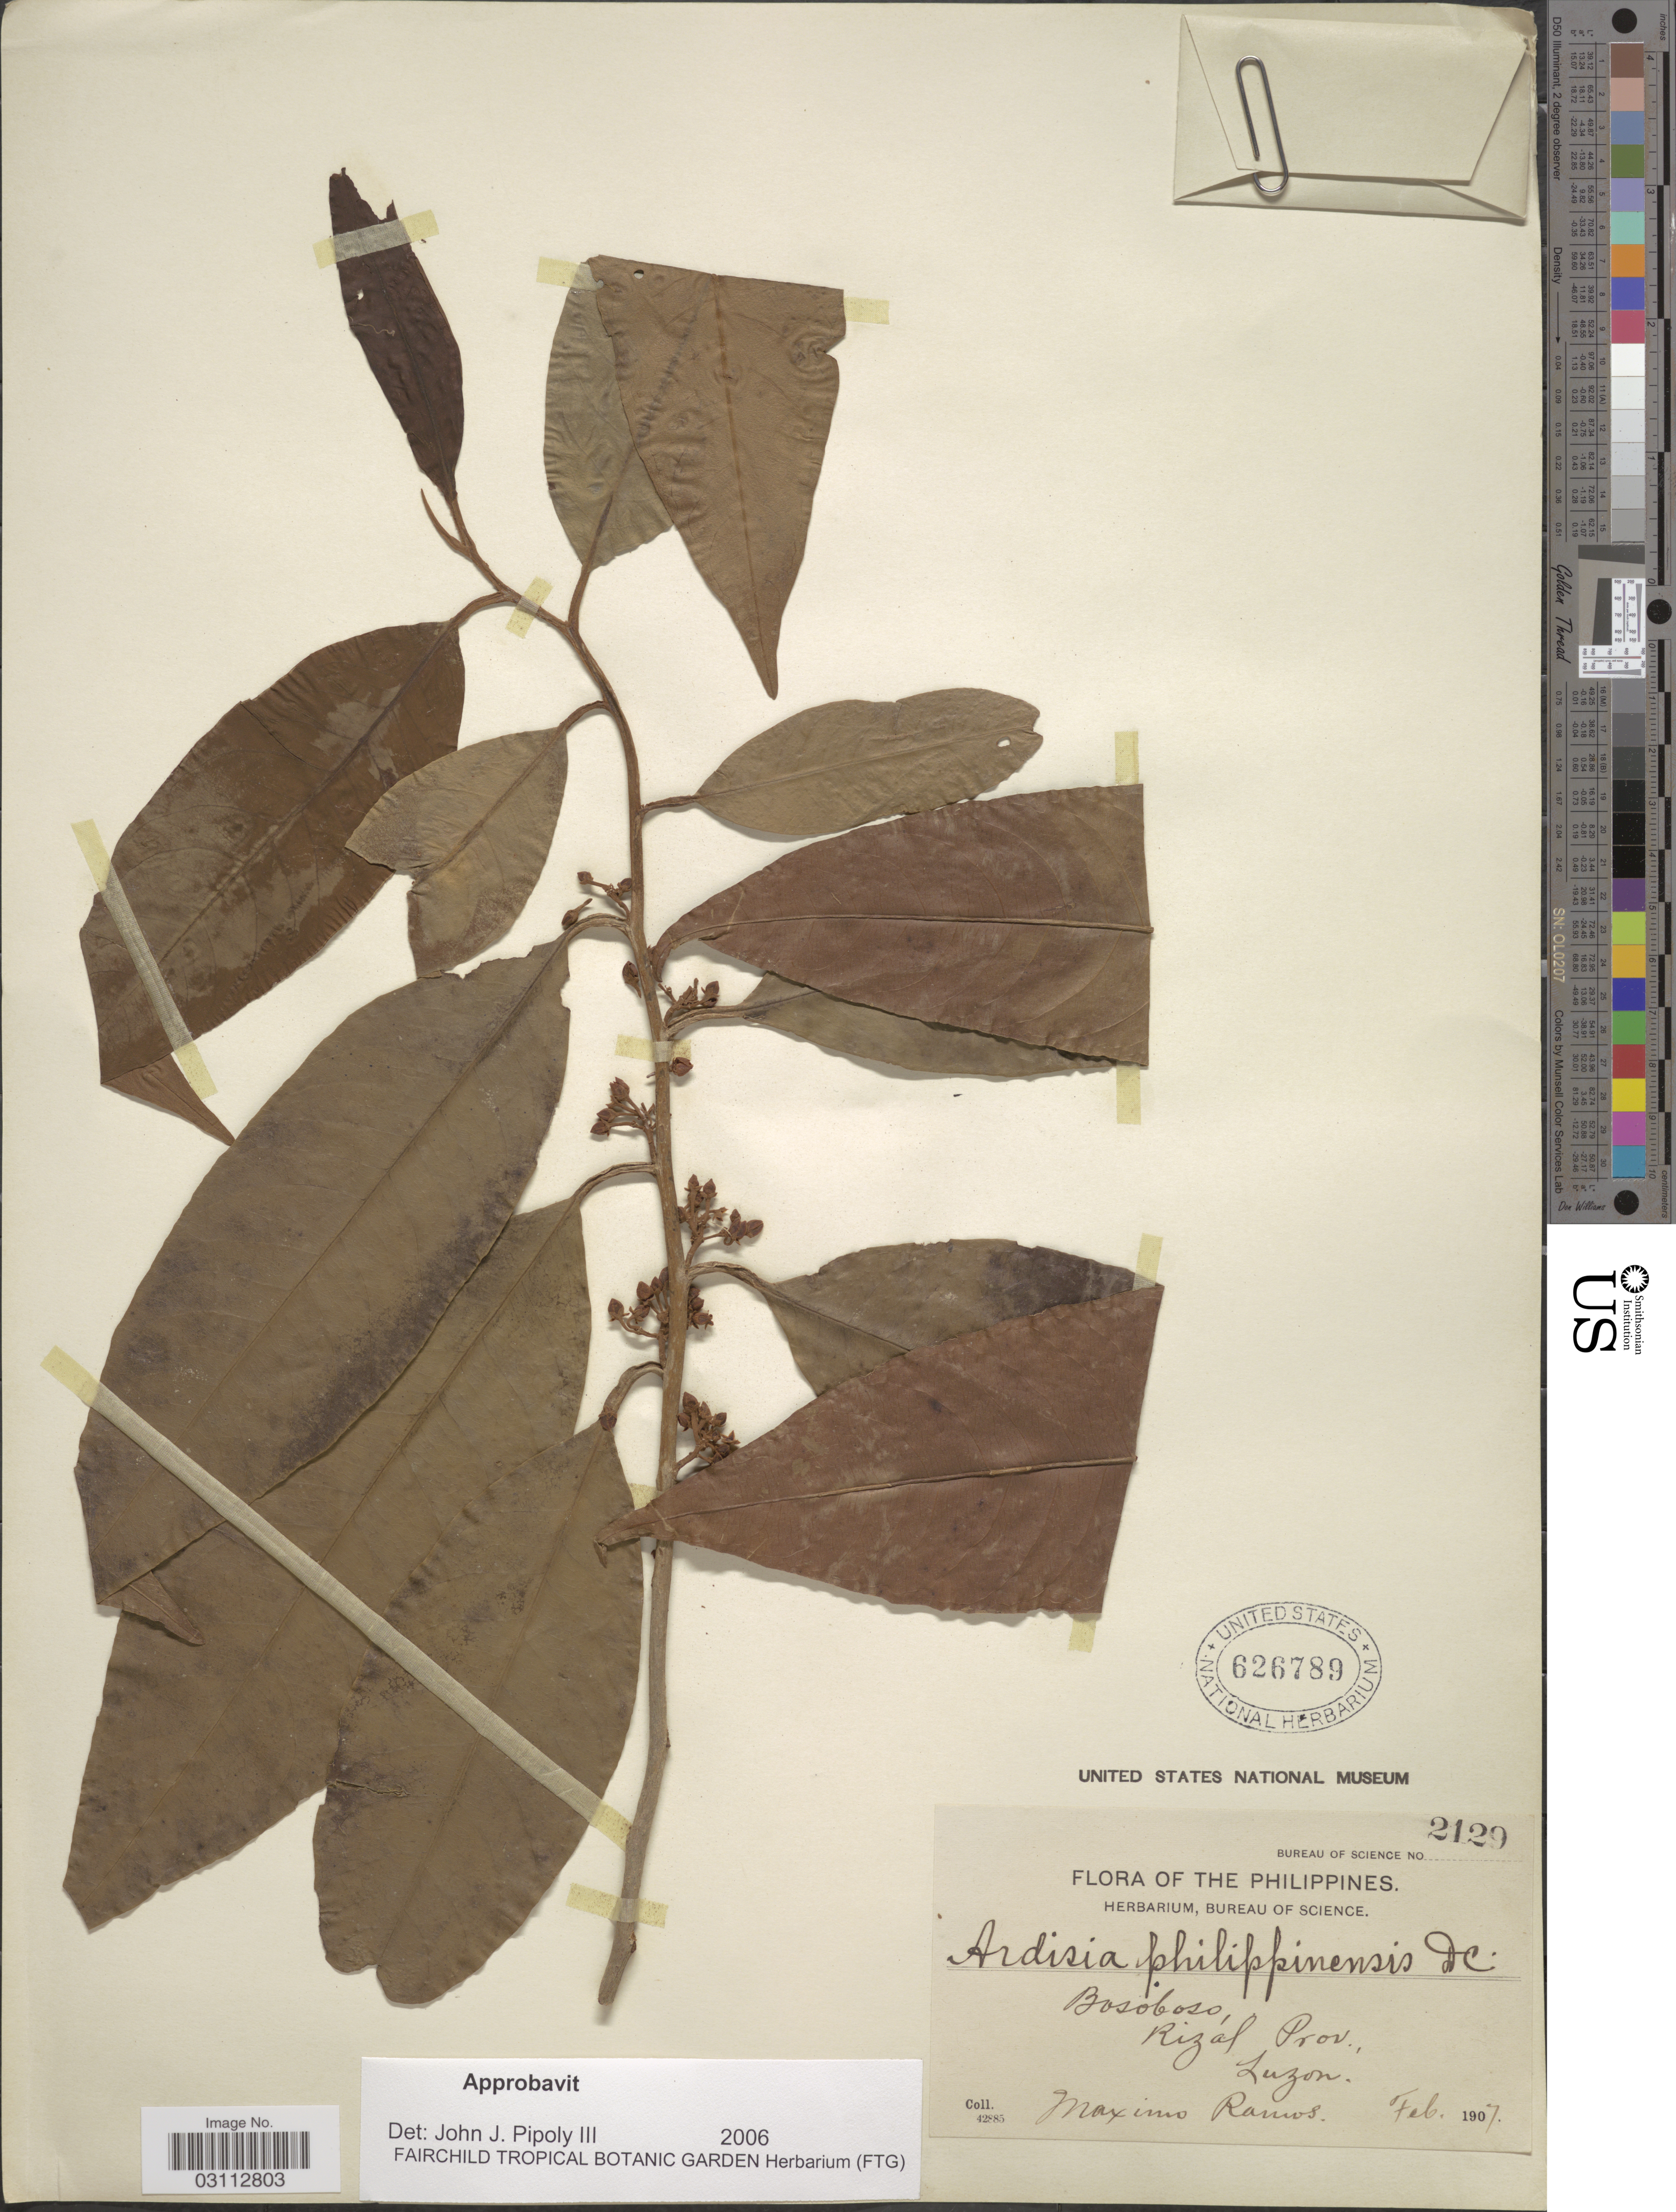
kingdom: Plantae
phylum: Tracheophyta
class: Magnoliopsida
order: Ericales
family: Primulaceae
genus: Ardisia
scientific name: Ardisia philippinensis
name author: A. DC.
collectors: M. Ramos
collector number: Bureau of Science 2129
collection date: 1907-02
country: Philippines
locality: Bosoboso, Rizal Prov. Luzon.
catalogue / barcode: US 626789